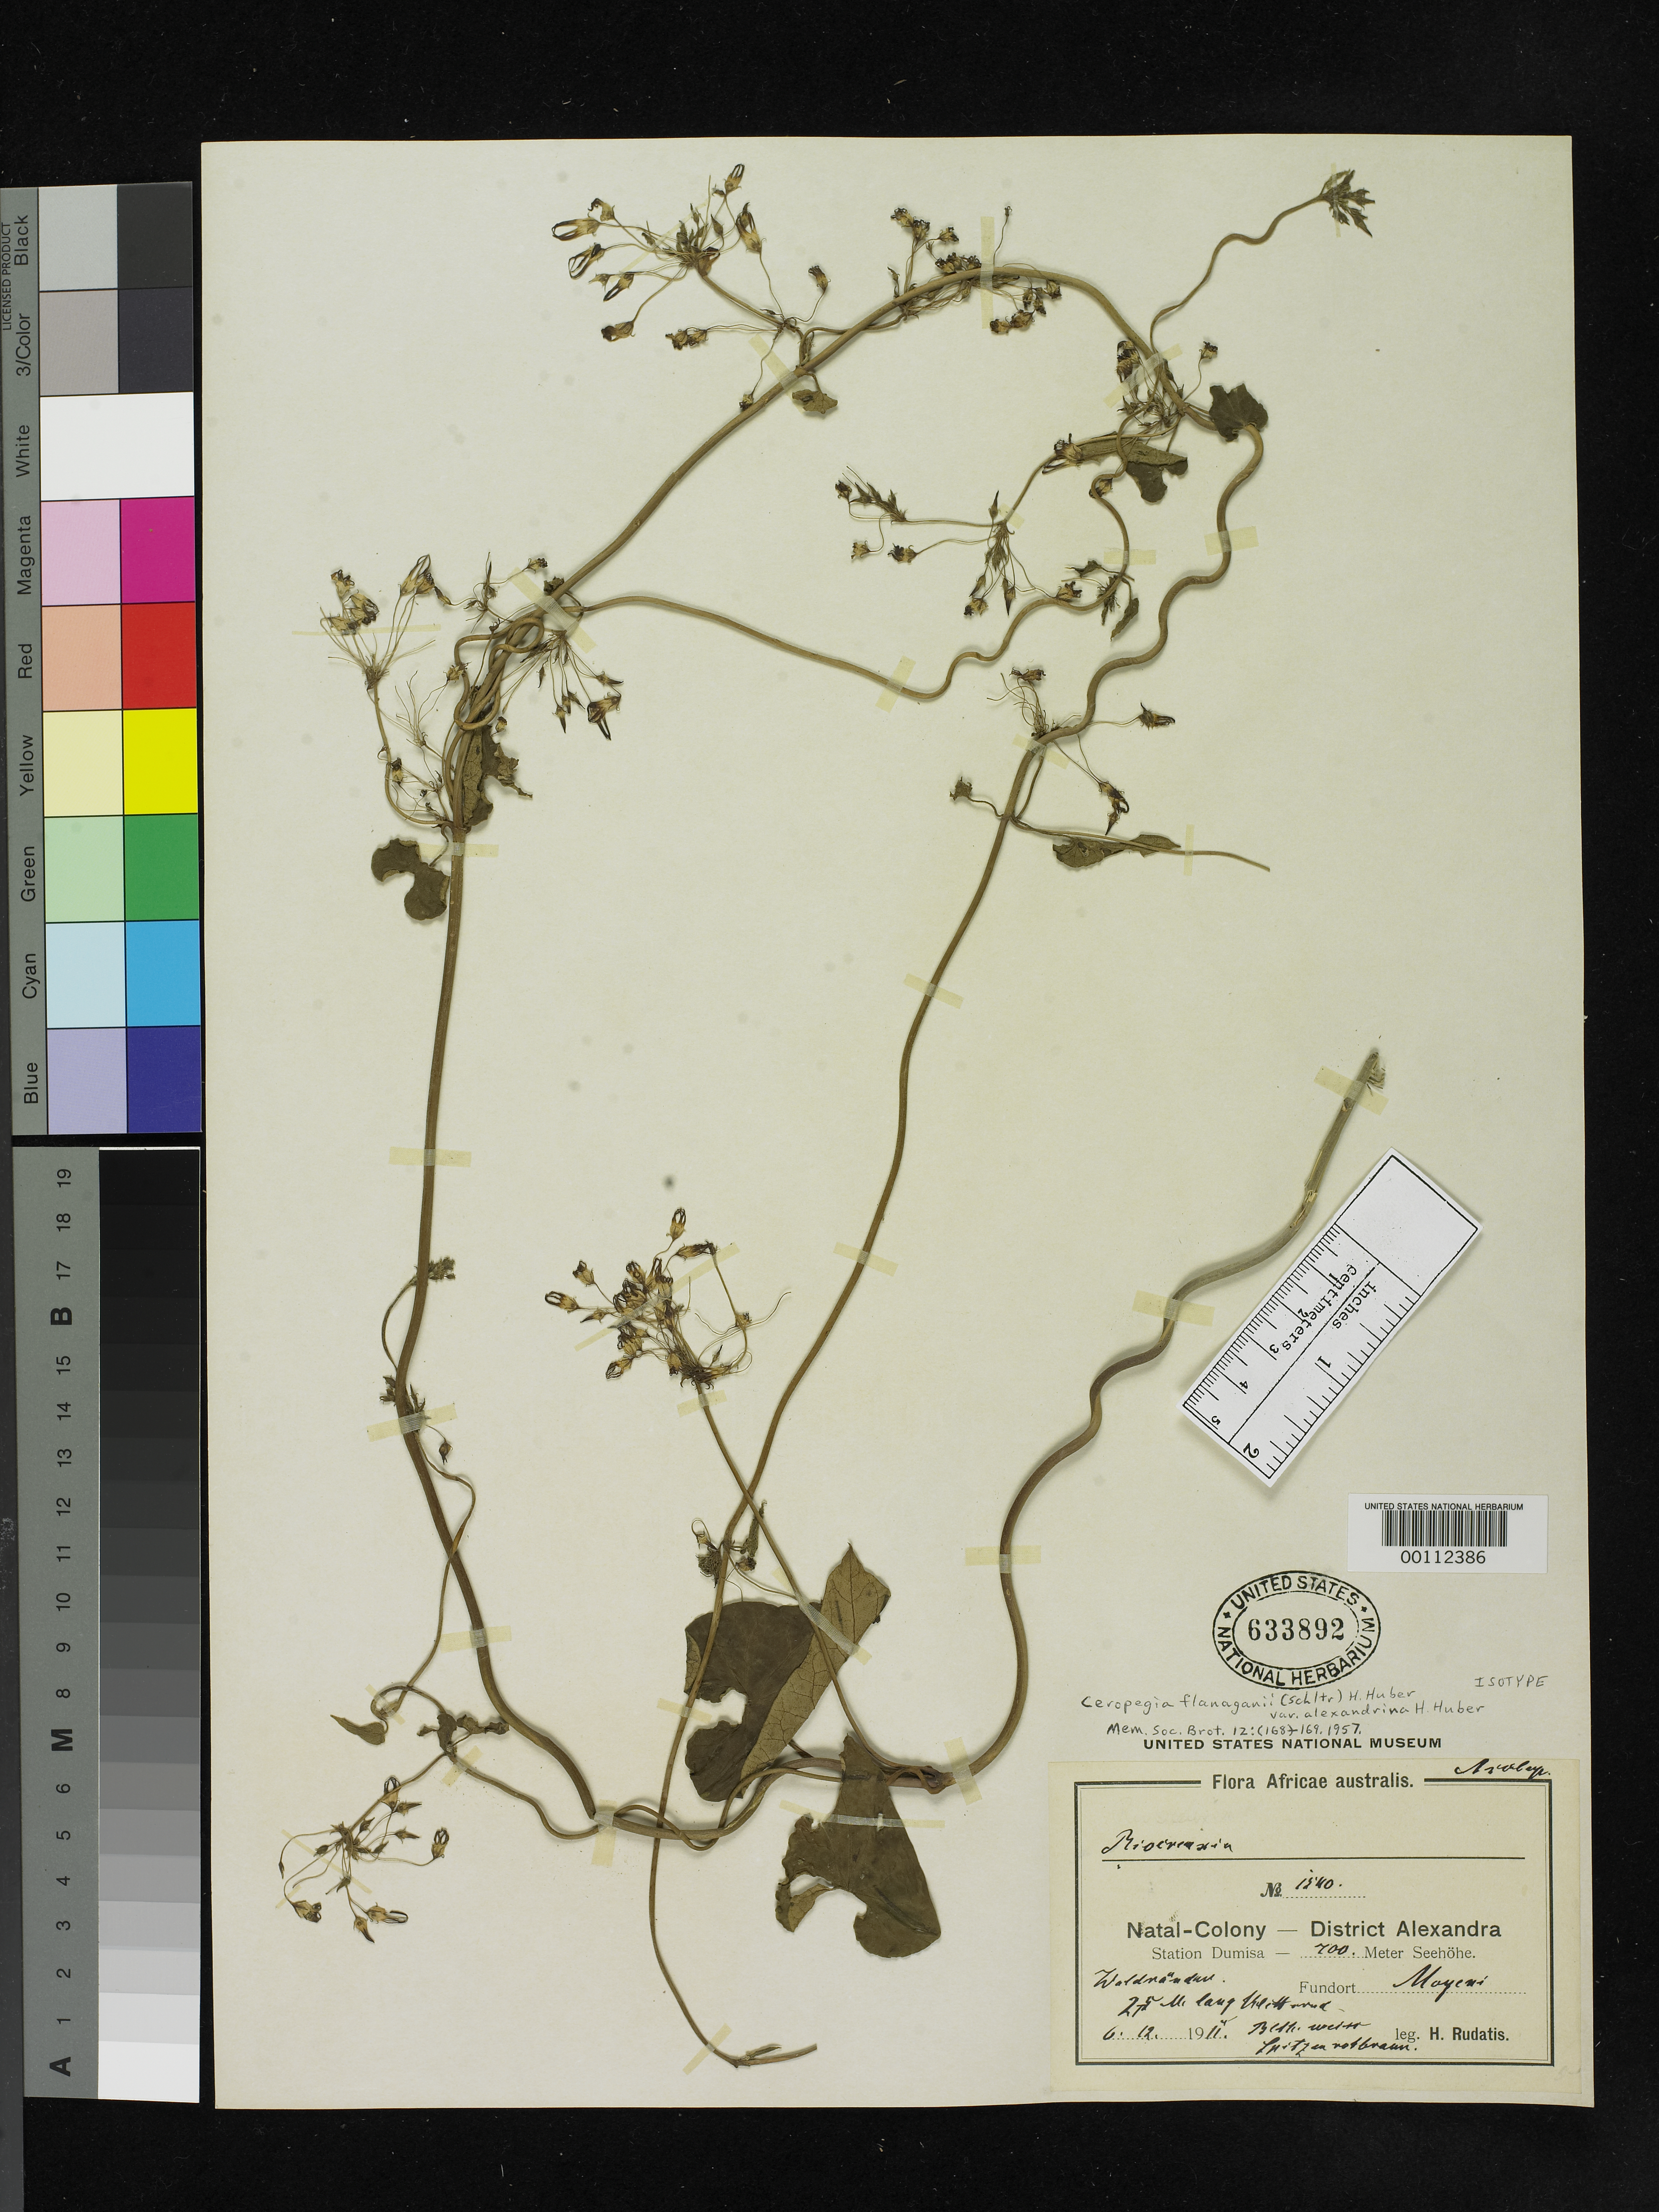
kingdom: Plantae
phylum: Tracheophyta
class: Magnoliopsida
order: Gentianales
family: Apocynaceae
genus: Ceropegia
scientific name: Ceropegia flanaganii var. alexandrina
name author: H.E. Huber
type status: Isotype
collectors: H. Rudatis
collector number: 1540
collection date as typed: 12 Jun 1911 or 06 Dec 1911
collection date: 1911-06-12 or 1911-12-06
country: South Africa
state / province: KwaZulu-Natal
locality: District Alexandra, Station Dumisa. Fundort Moyeni.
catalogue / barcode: US 633892